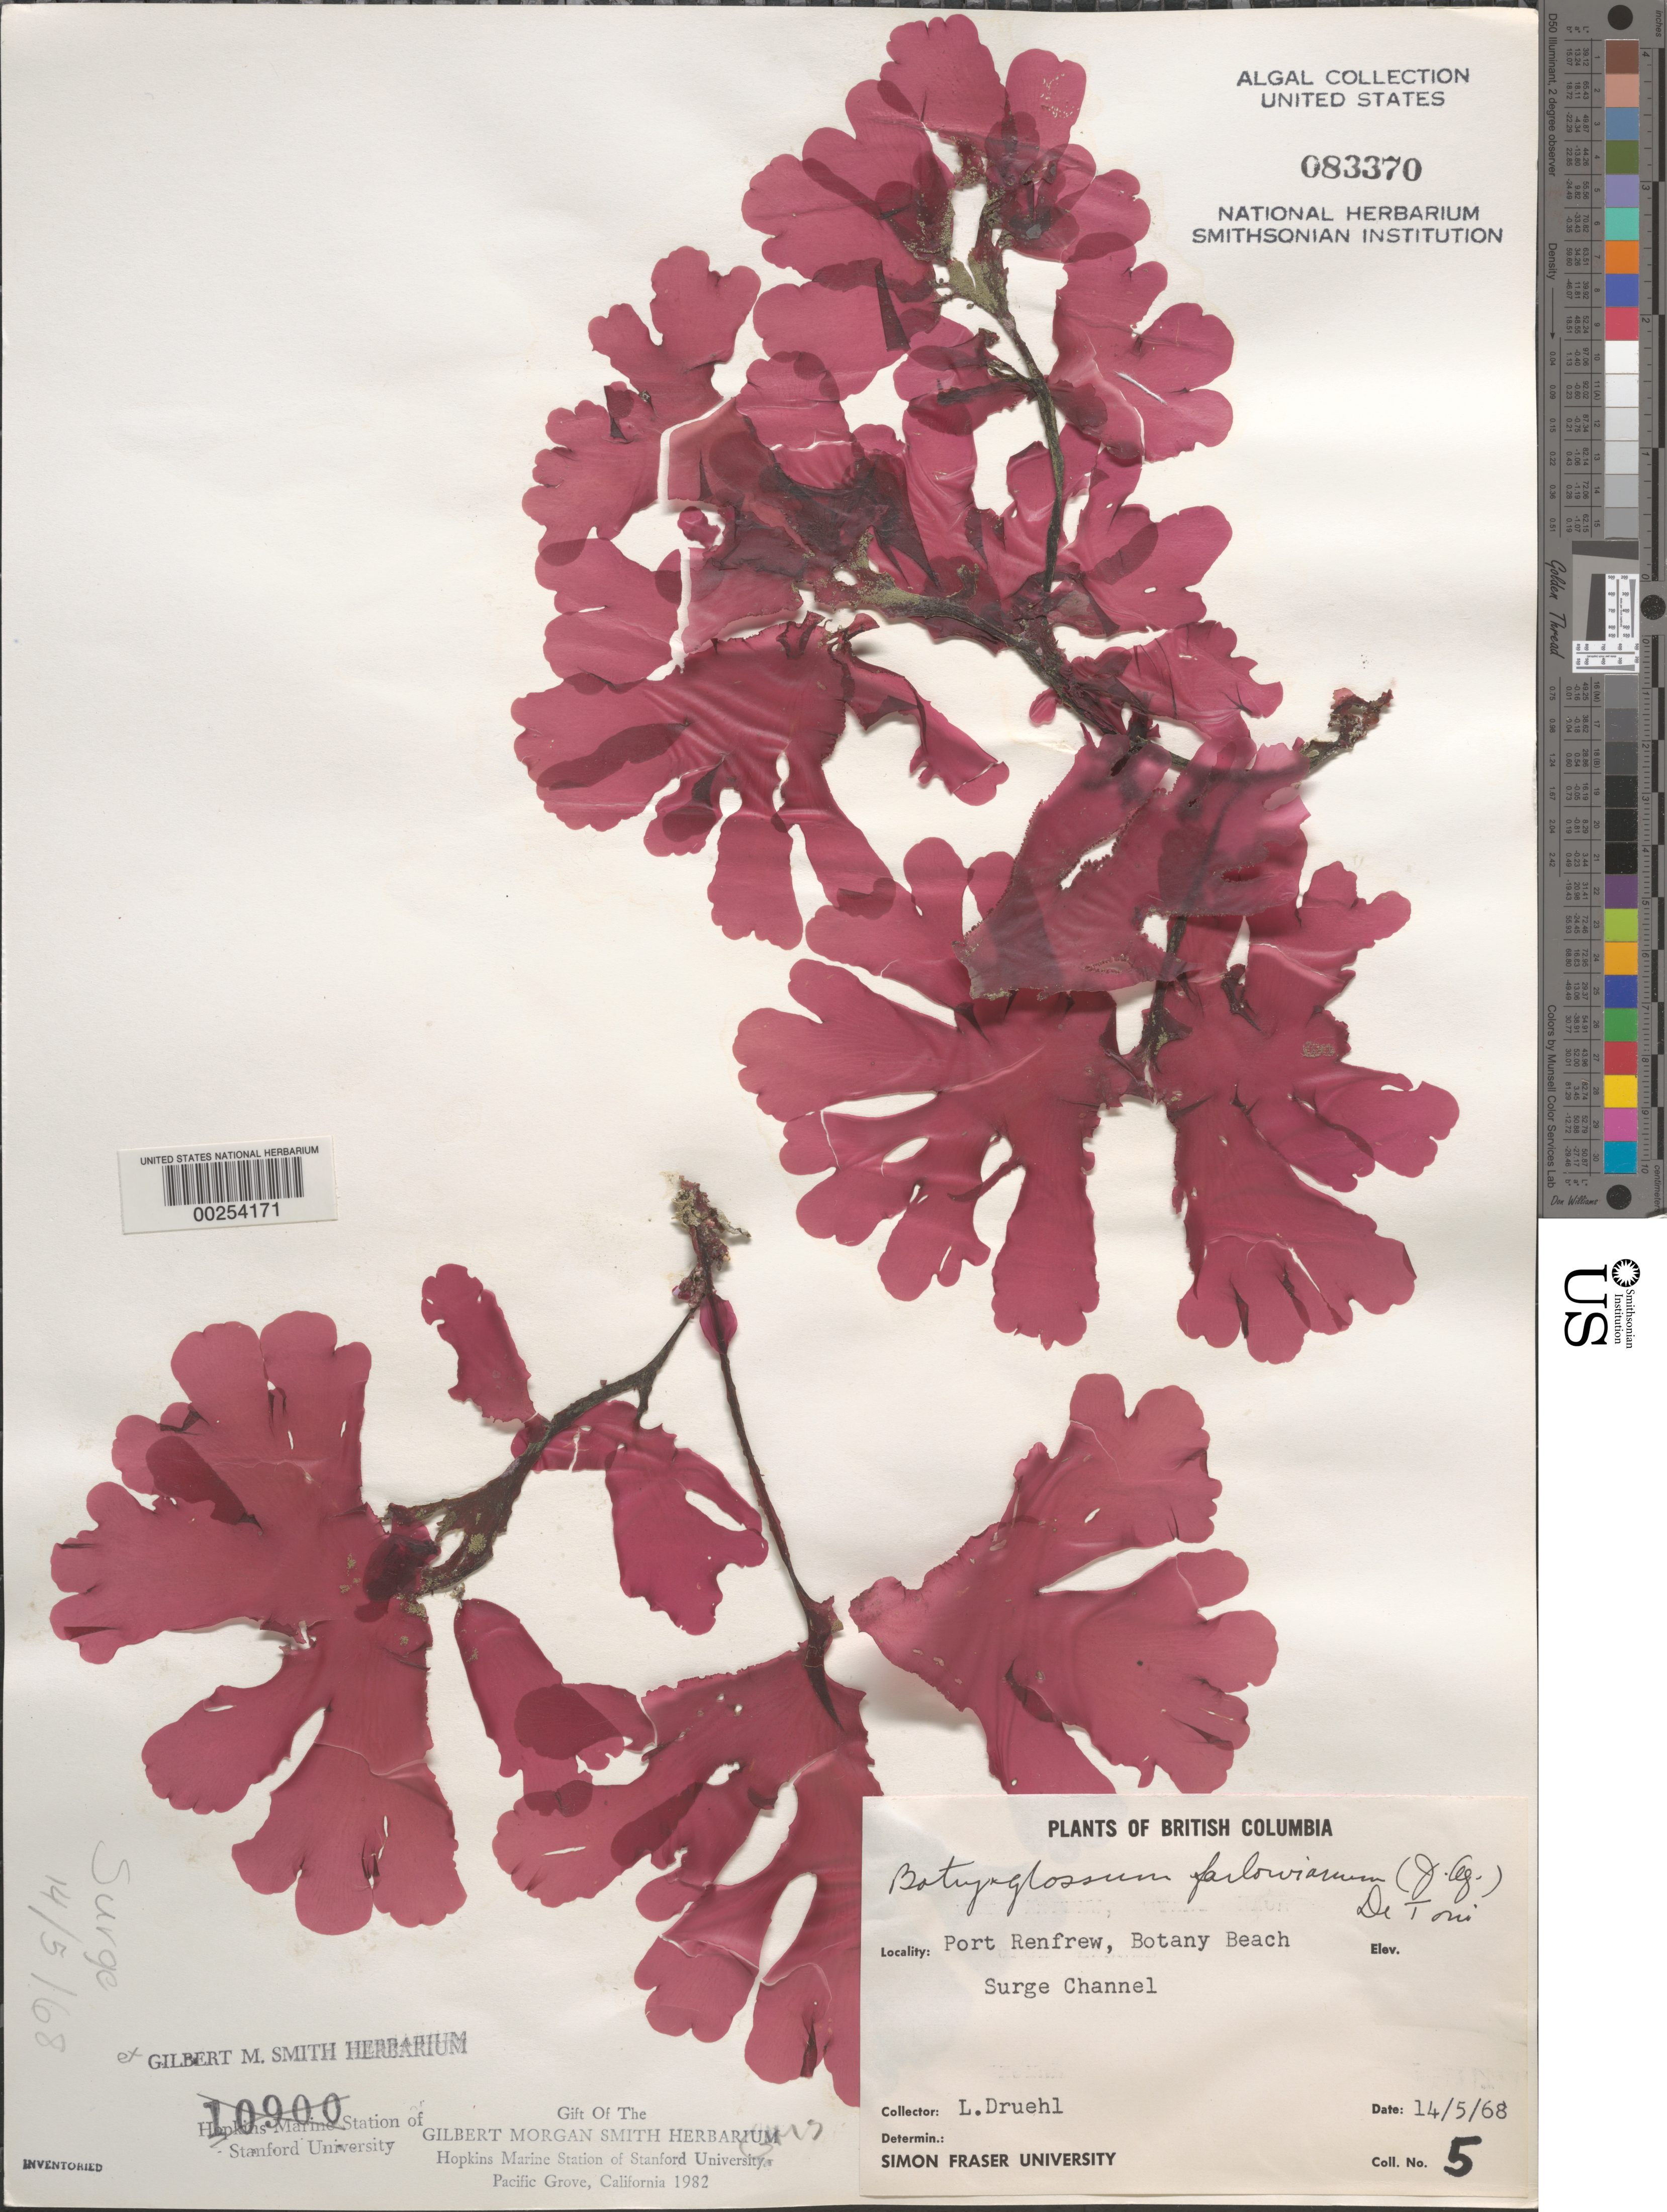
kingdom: Plantae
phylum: Rhodophyta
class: Florideophyceae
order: Ceramiales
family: Delesseriaceae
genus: Botryoglossum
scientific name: Botryoglossum farlowianum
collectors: L. Druehl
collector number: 5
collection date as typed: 14 May 1968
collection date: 1968-05-14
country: Canada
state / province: British Columbia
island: Vancouver Island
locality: Port Renfrew, Botany Beach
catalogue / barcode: US 83370